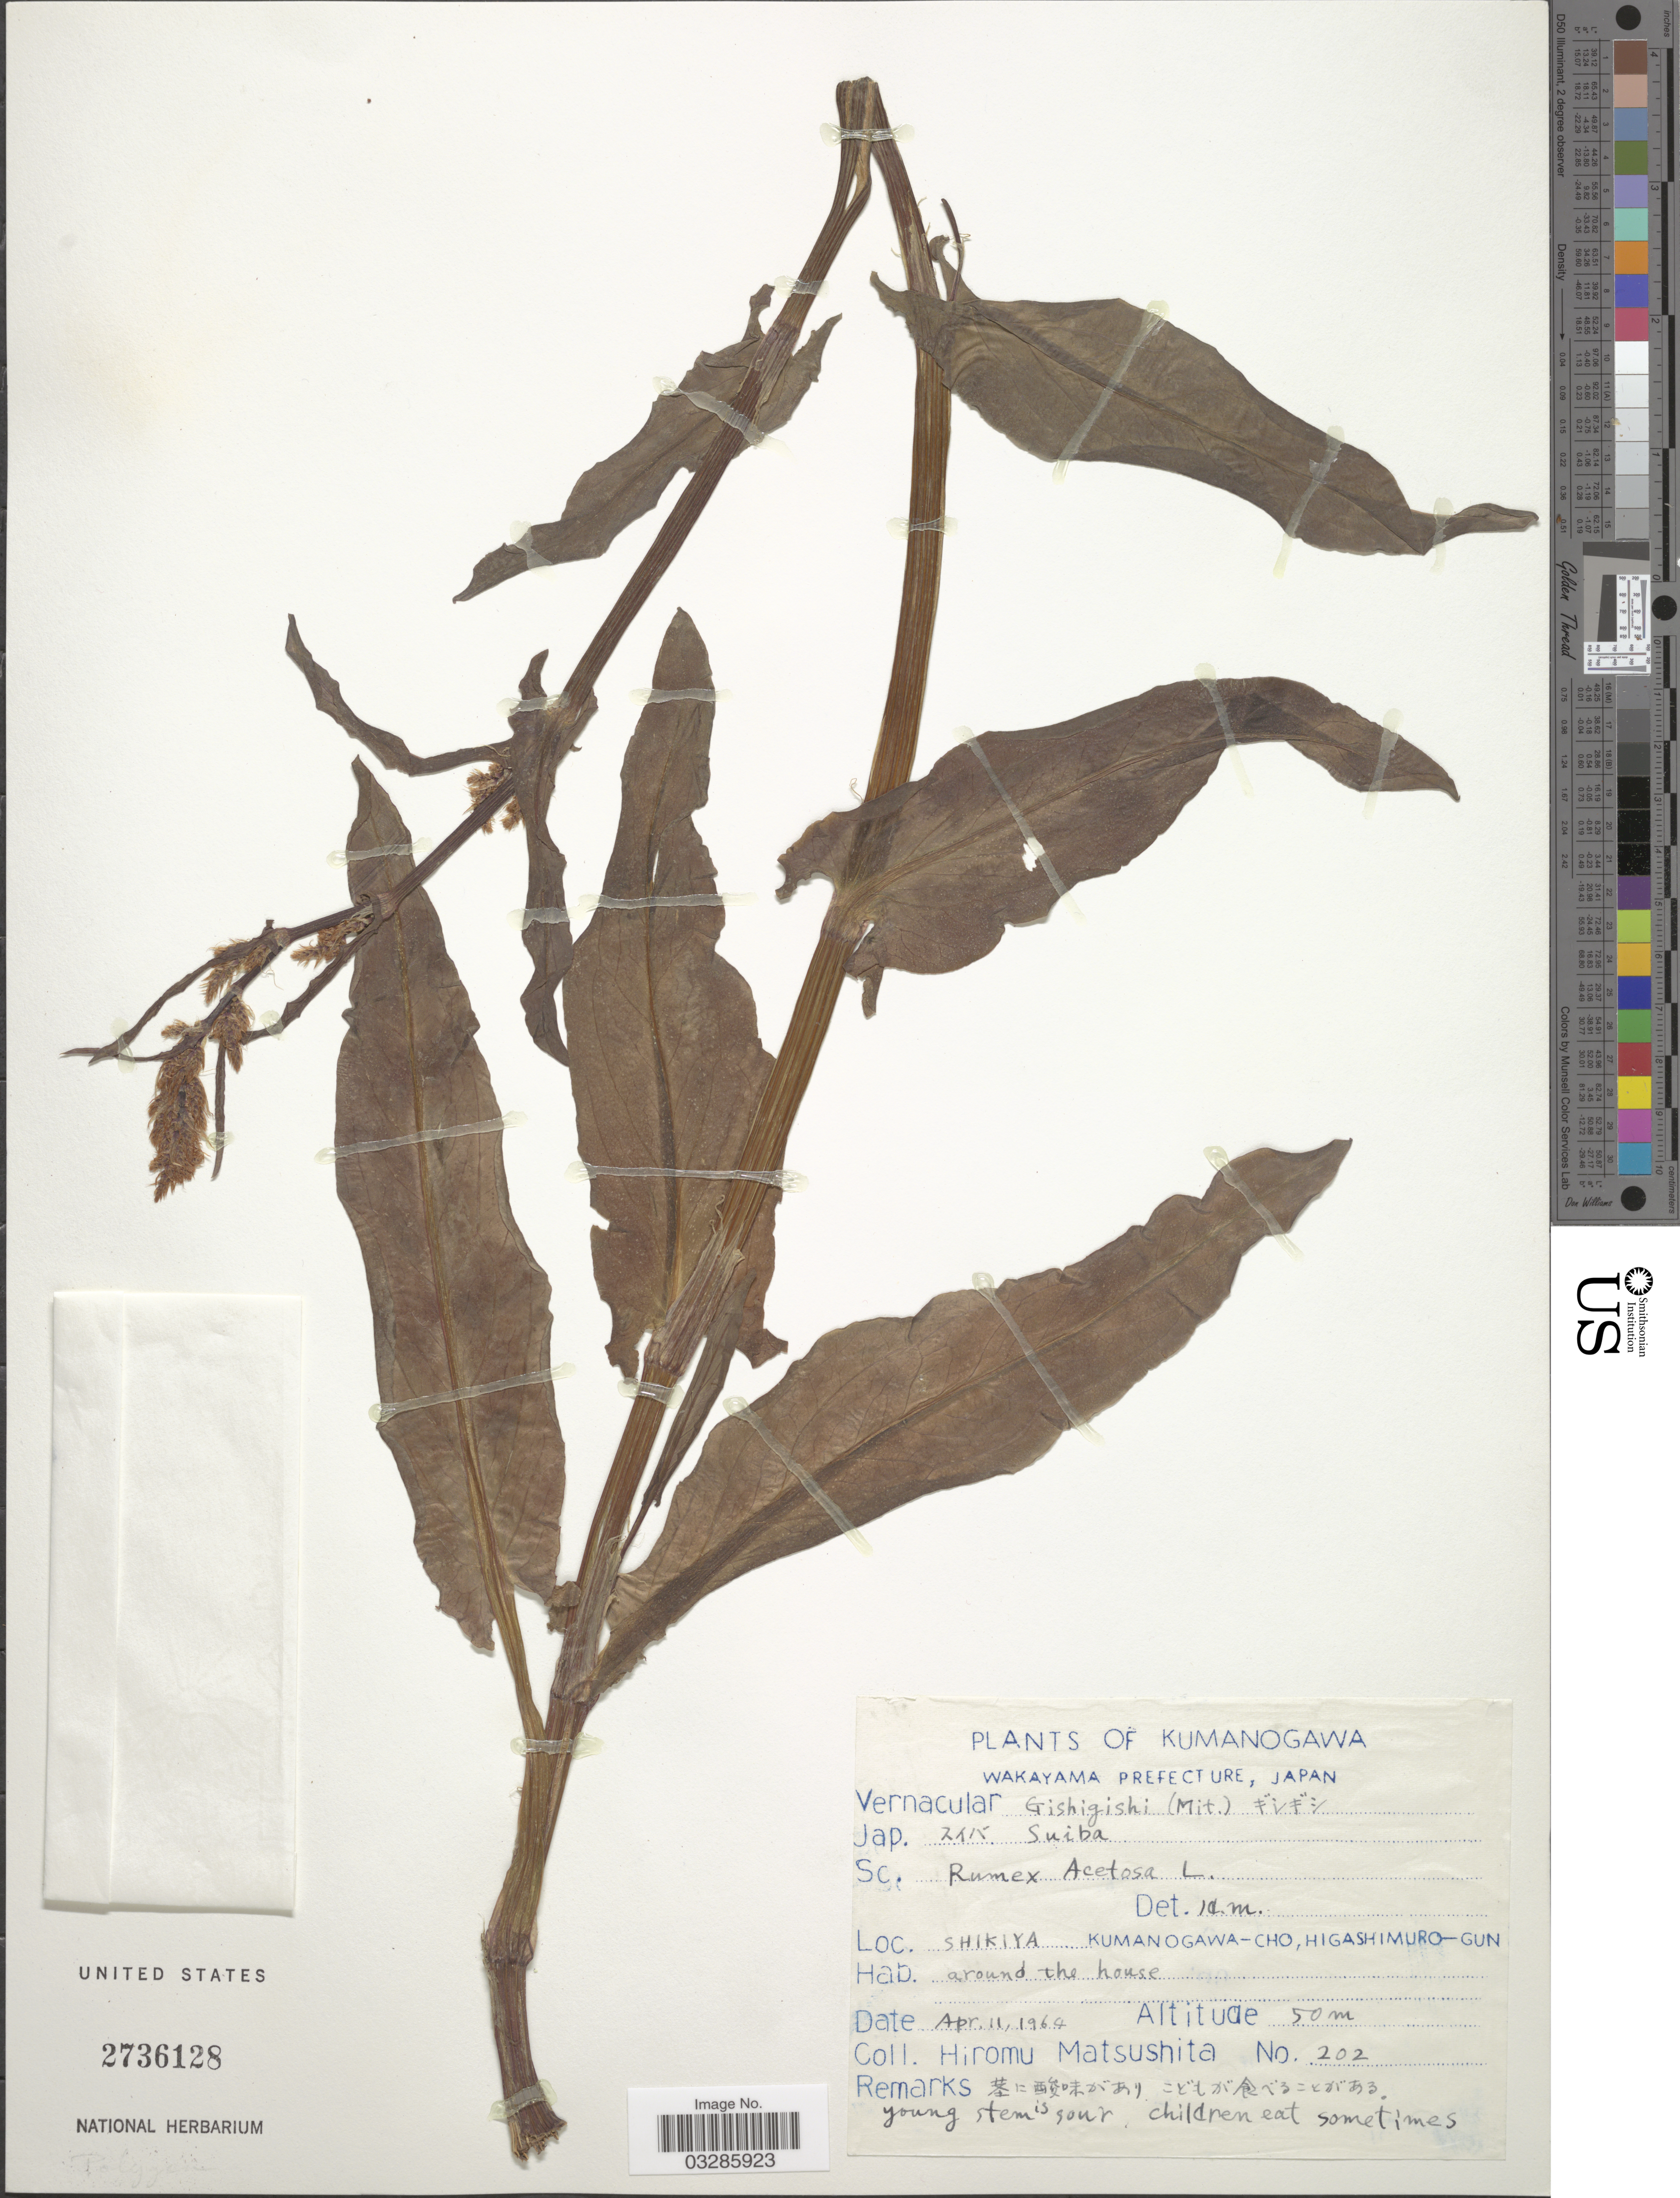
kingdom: Plantae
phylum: Tracheophyta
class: Magnoliopsida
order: Caryophyllales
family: Polygonaceae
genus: Rumex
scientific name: Rumex acetosa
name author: L.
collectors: H. Matsushita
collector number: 202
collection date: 1964-04-11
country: Japan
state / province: Wakayama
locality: Kumanogawa, Wakayama Prefecture, Shikiya Kumanogawa-Cho, Higashimuro-Gun.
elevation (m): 50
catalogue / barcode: US 2736128